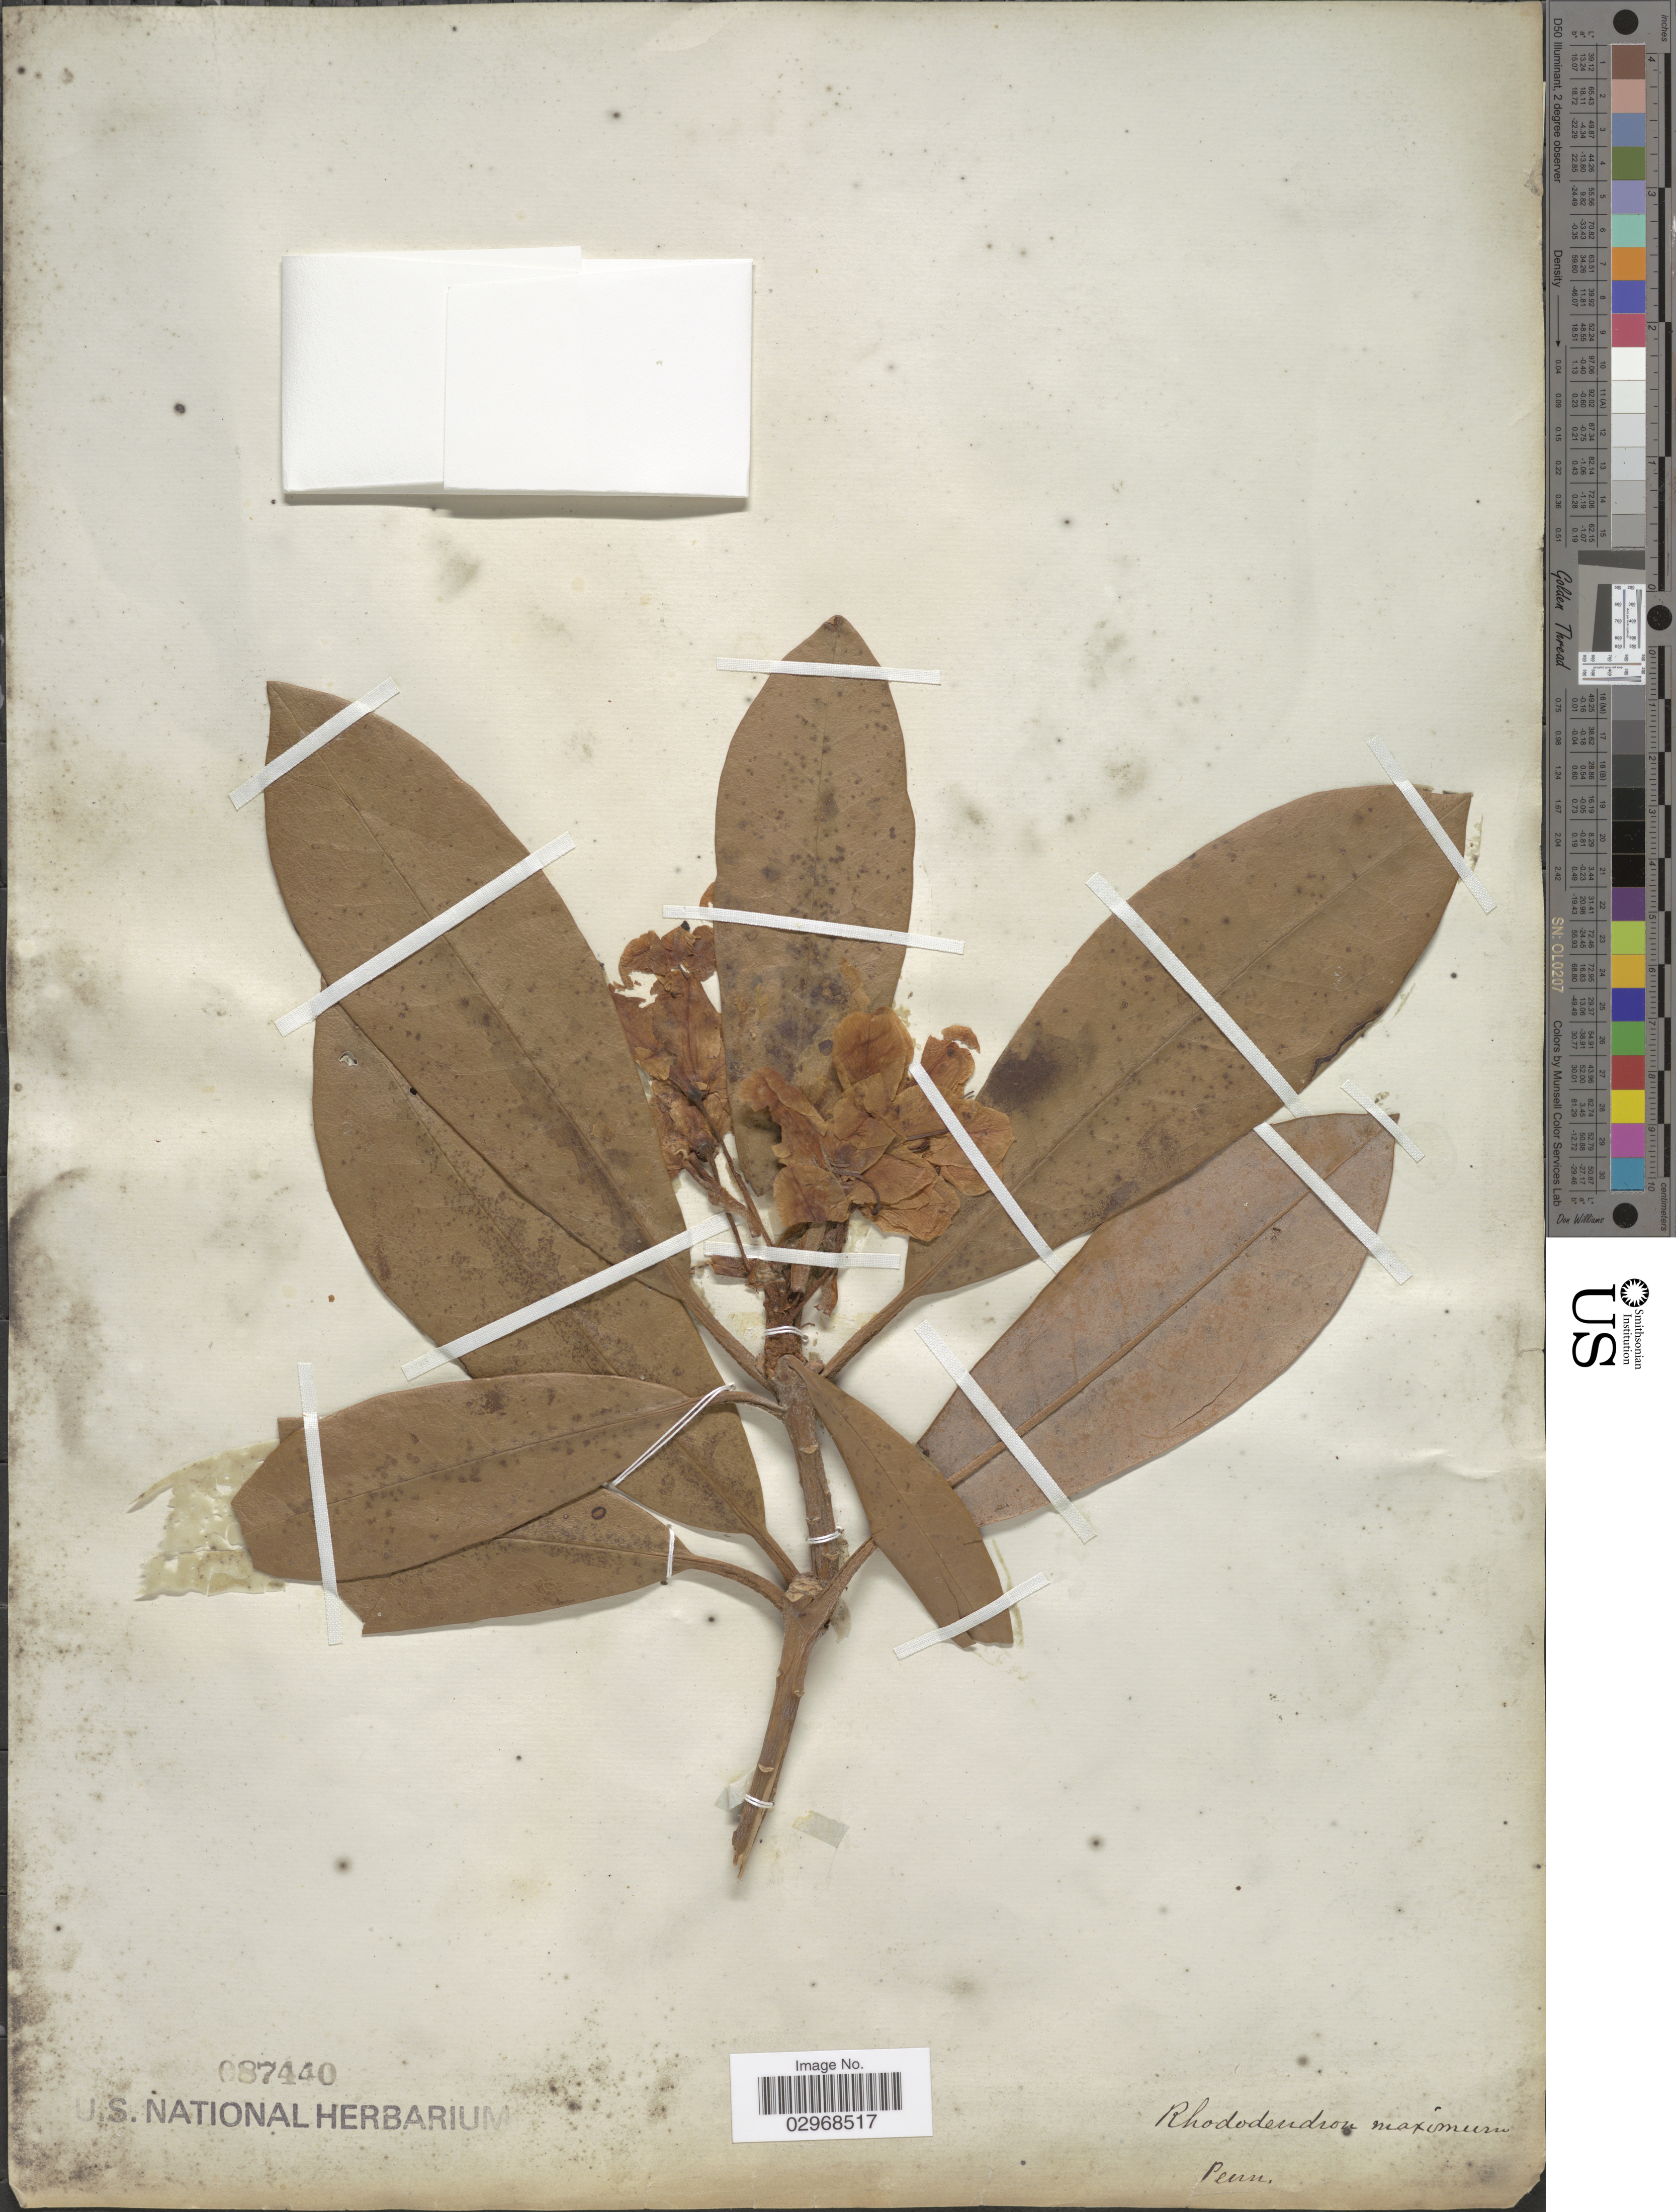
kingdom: Plantae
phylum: Tracheophyta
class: Magnoliopsida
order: Ericales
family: Ericaceae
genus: Rhododendron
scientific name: Rhododendron maximum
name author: L.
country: United States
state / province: Pennsylvania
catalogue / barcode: US 87440